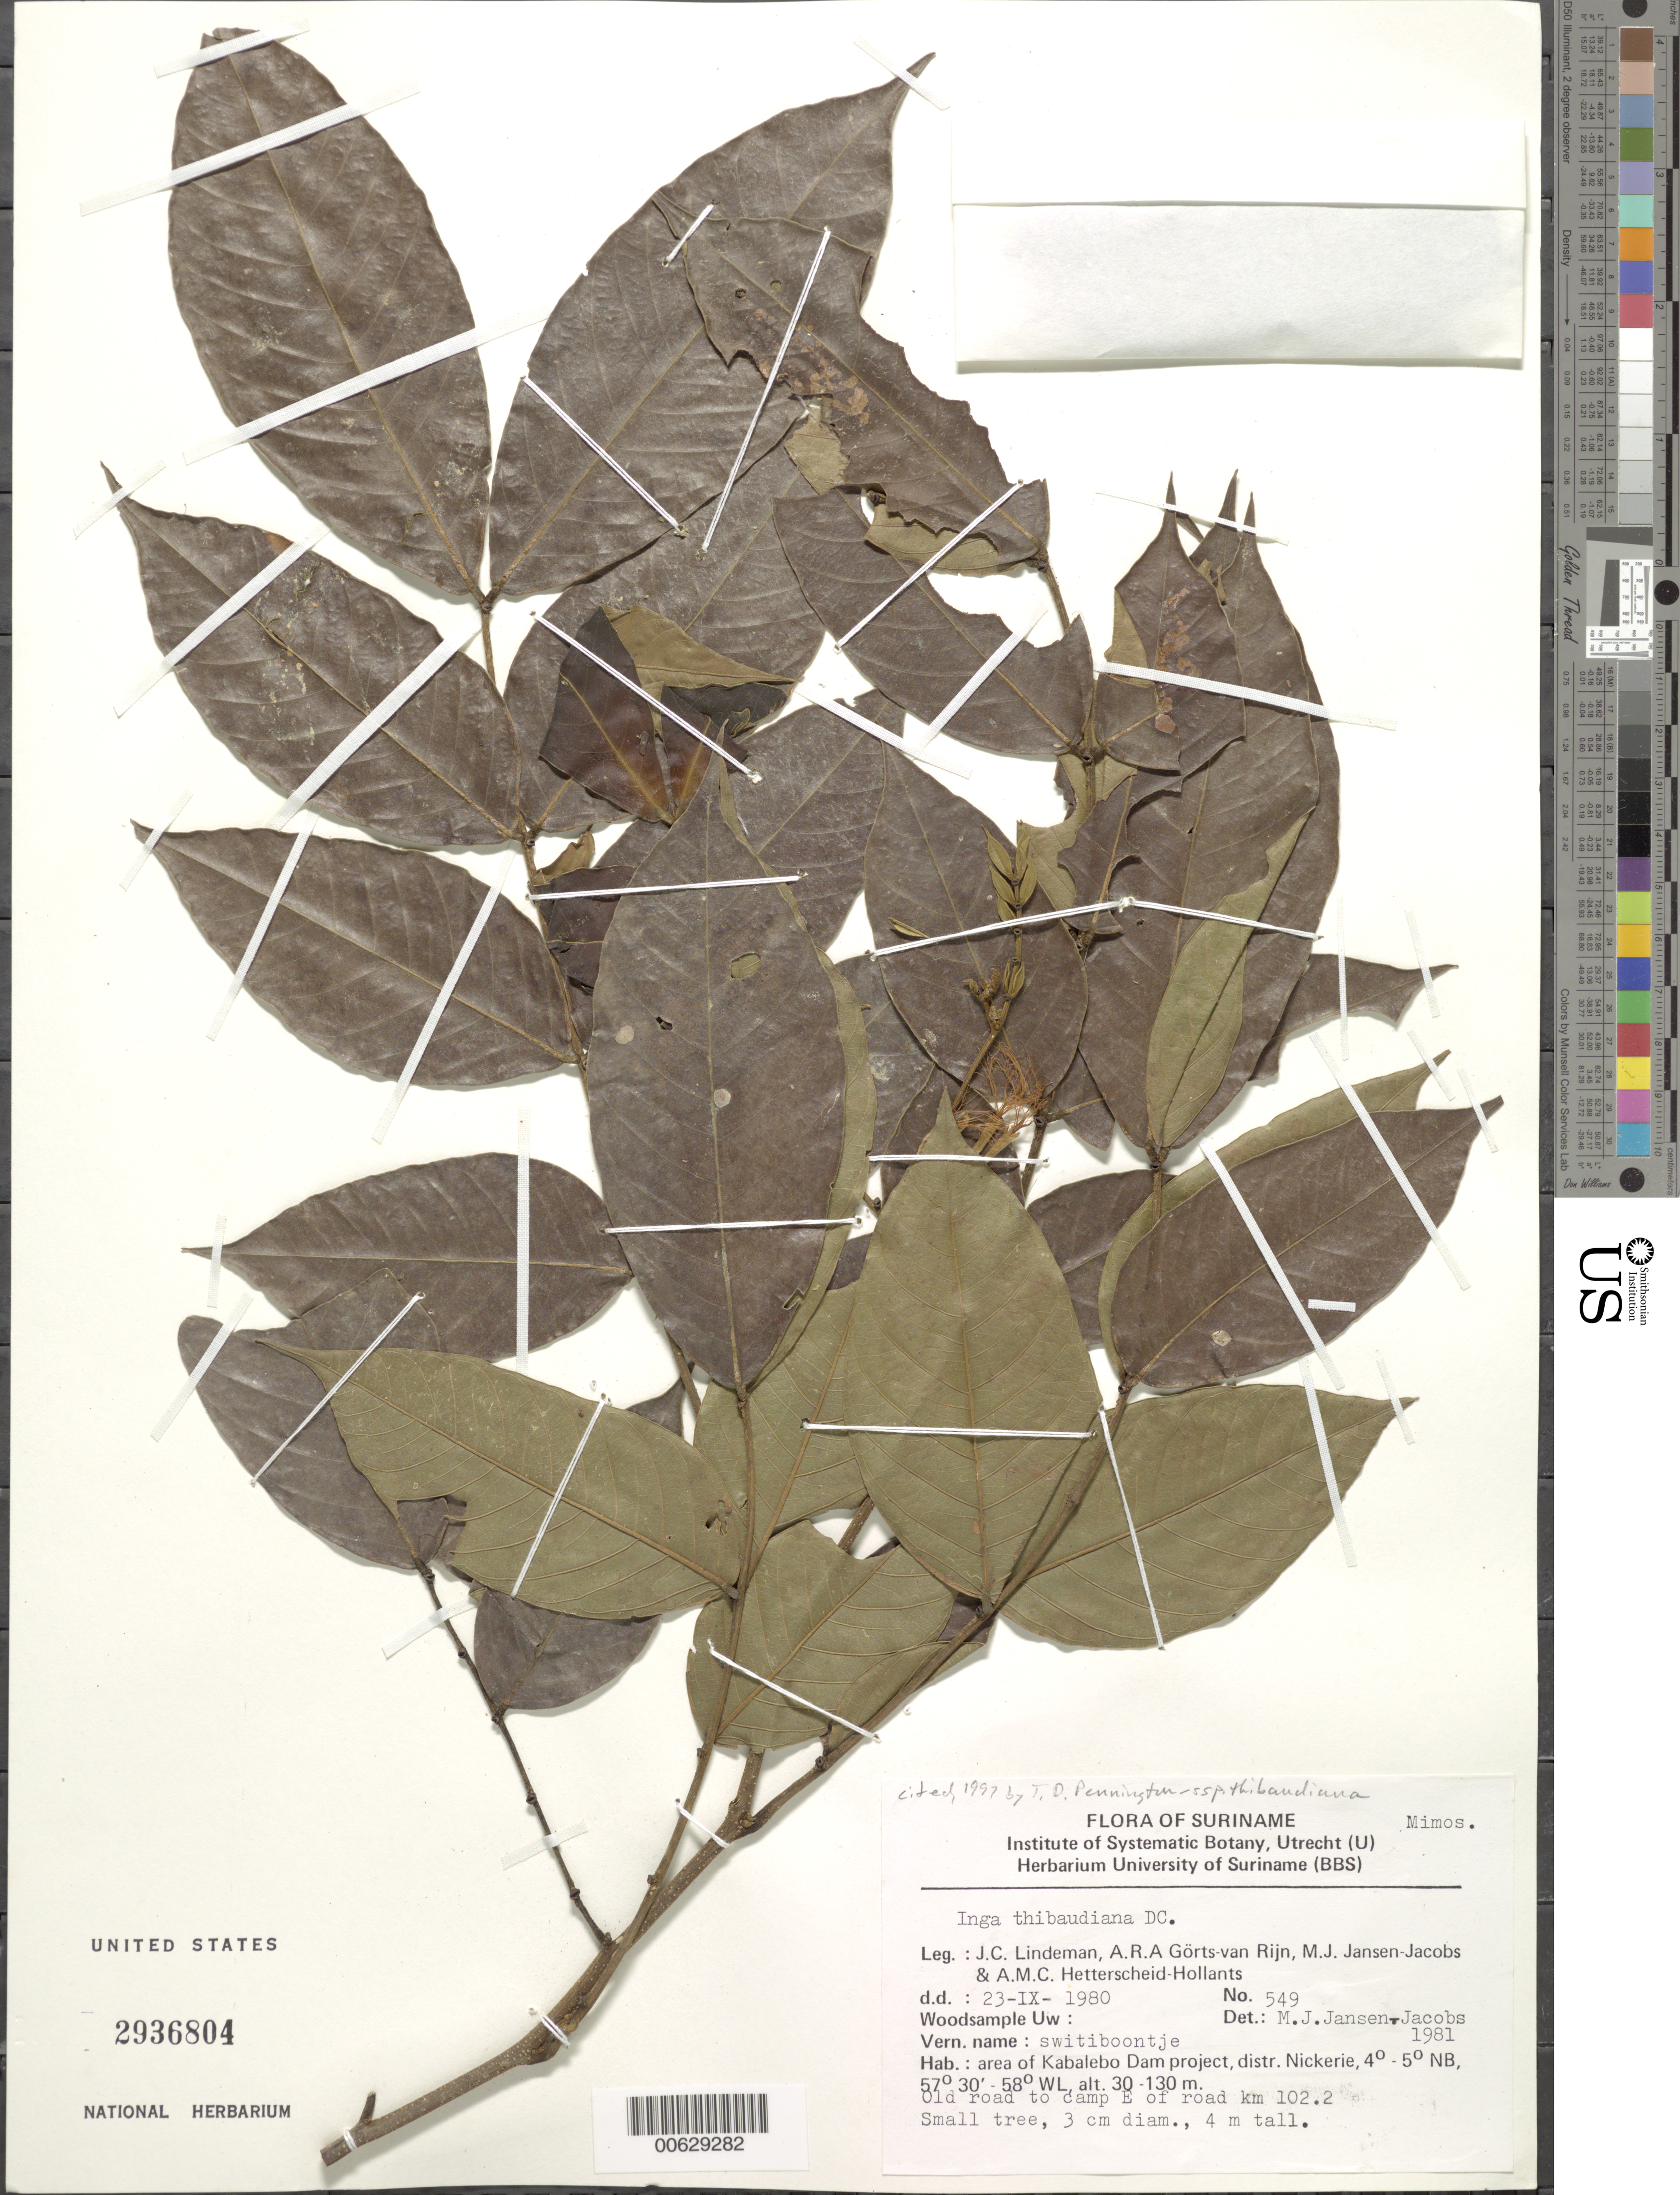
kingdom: Plantae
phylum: Tracheophyta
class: Magnoliopsida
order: Fabales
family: Fabaceae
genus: Inga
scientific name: Inga thibaudiana subsp. thibaudiana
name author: DC.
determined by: Pennington, T. D., (K)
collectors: J. C. Lindeman, A. .R. A. Görts-van Rijn, M. J. Jansen-Jacobs & A. Hetterscheid-Hollants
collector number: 80 549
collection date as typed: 23-Sep-80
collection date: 1980-09-23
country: Suriname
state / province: Nickerie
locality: Kabalebo Dam project area, old road to camp E of road km 102.2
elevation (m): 30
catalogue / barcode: US 2936804